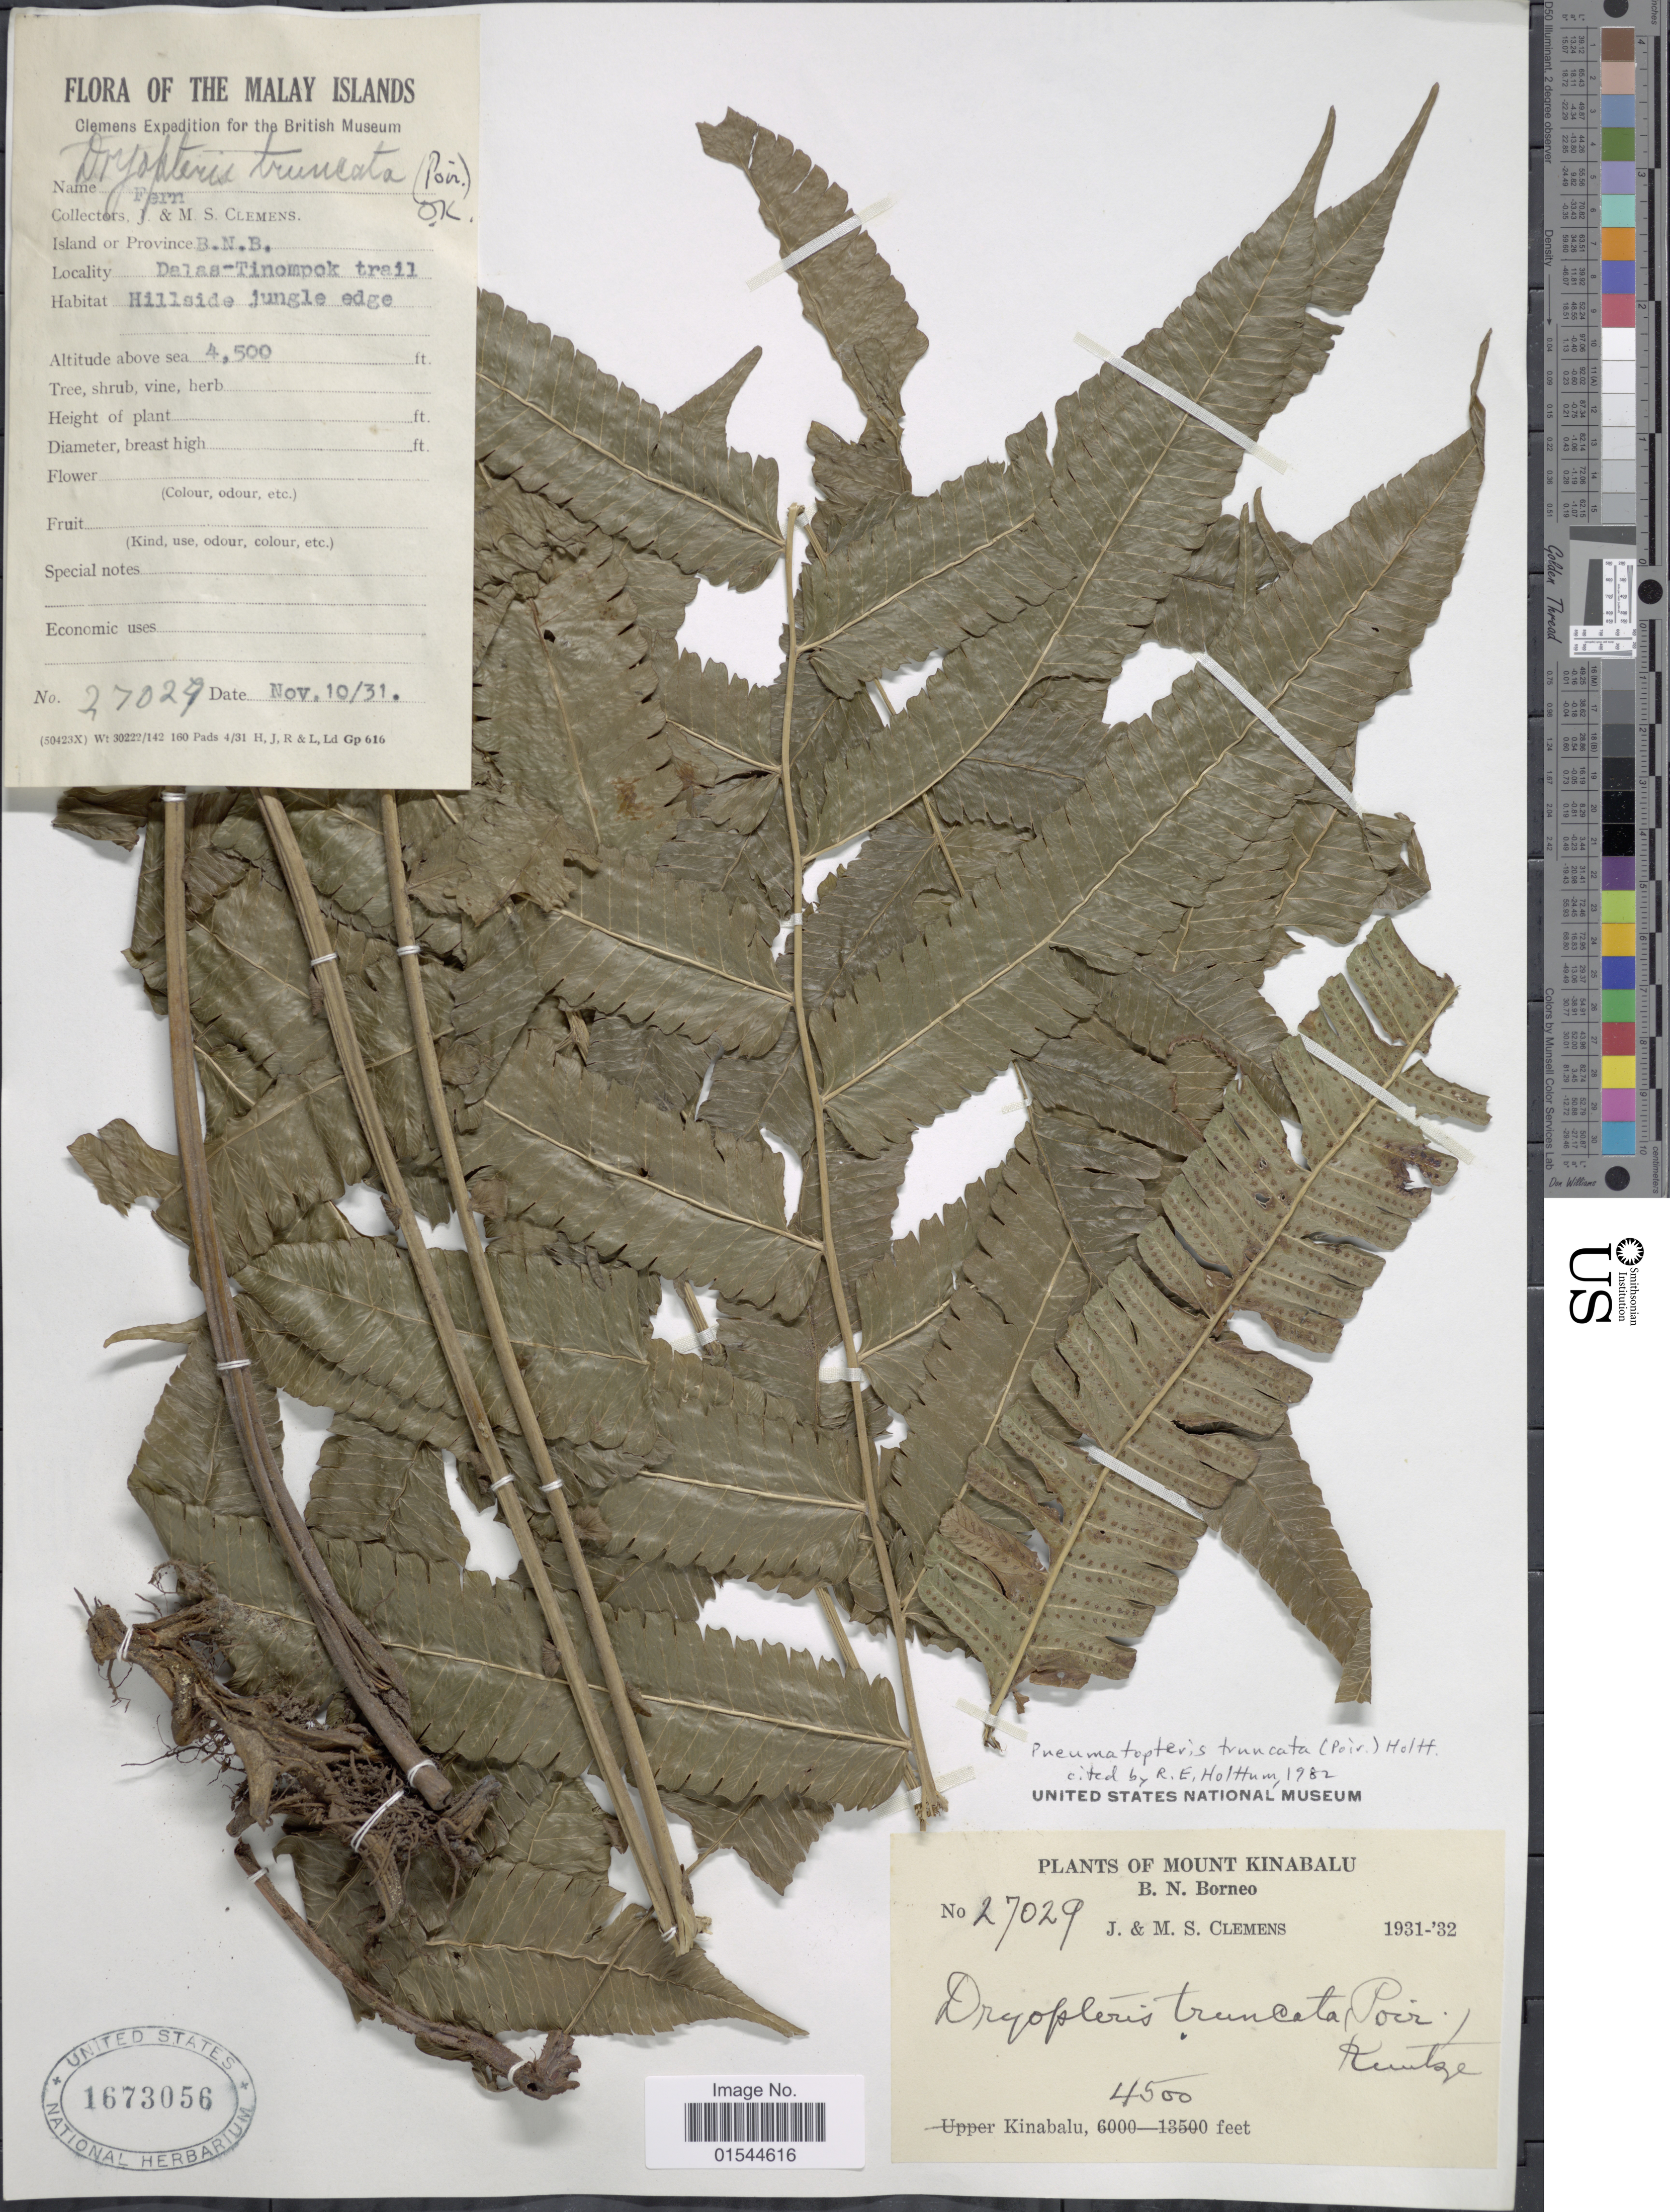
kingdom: Plantae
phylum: Tracheophyta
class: Polypodiopsida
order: Polypodiales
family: Thelypteridaceae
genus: Pneumatopteris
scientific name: Pneumatopteris truncata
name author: (Poir.) Holttum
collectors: J. Clemens & M. S. Clemens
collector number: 27029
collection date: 1931-11-10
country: Malaysia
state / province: Sabah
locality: Malay Islands, Province B.N.B., Delas-Tinompok trail, hillside jungle edge, Mount Kinabalu, B. N. Borneo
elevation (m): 1372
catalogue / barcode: US 1673056